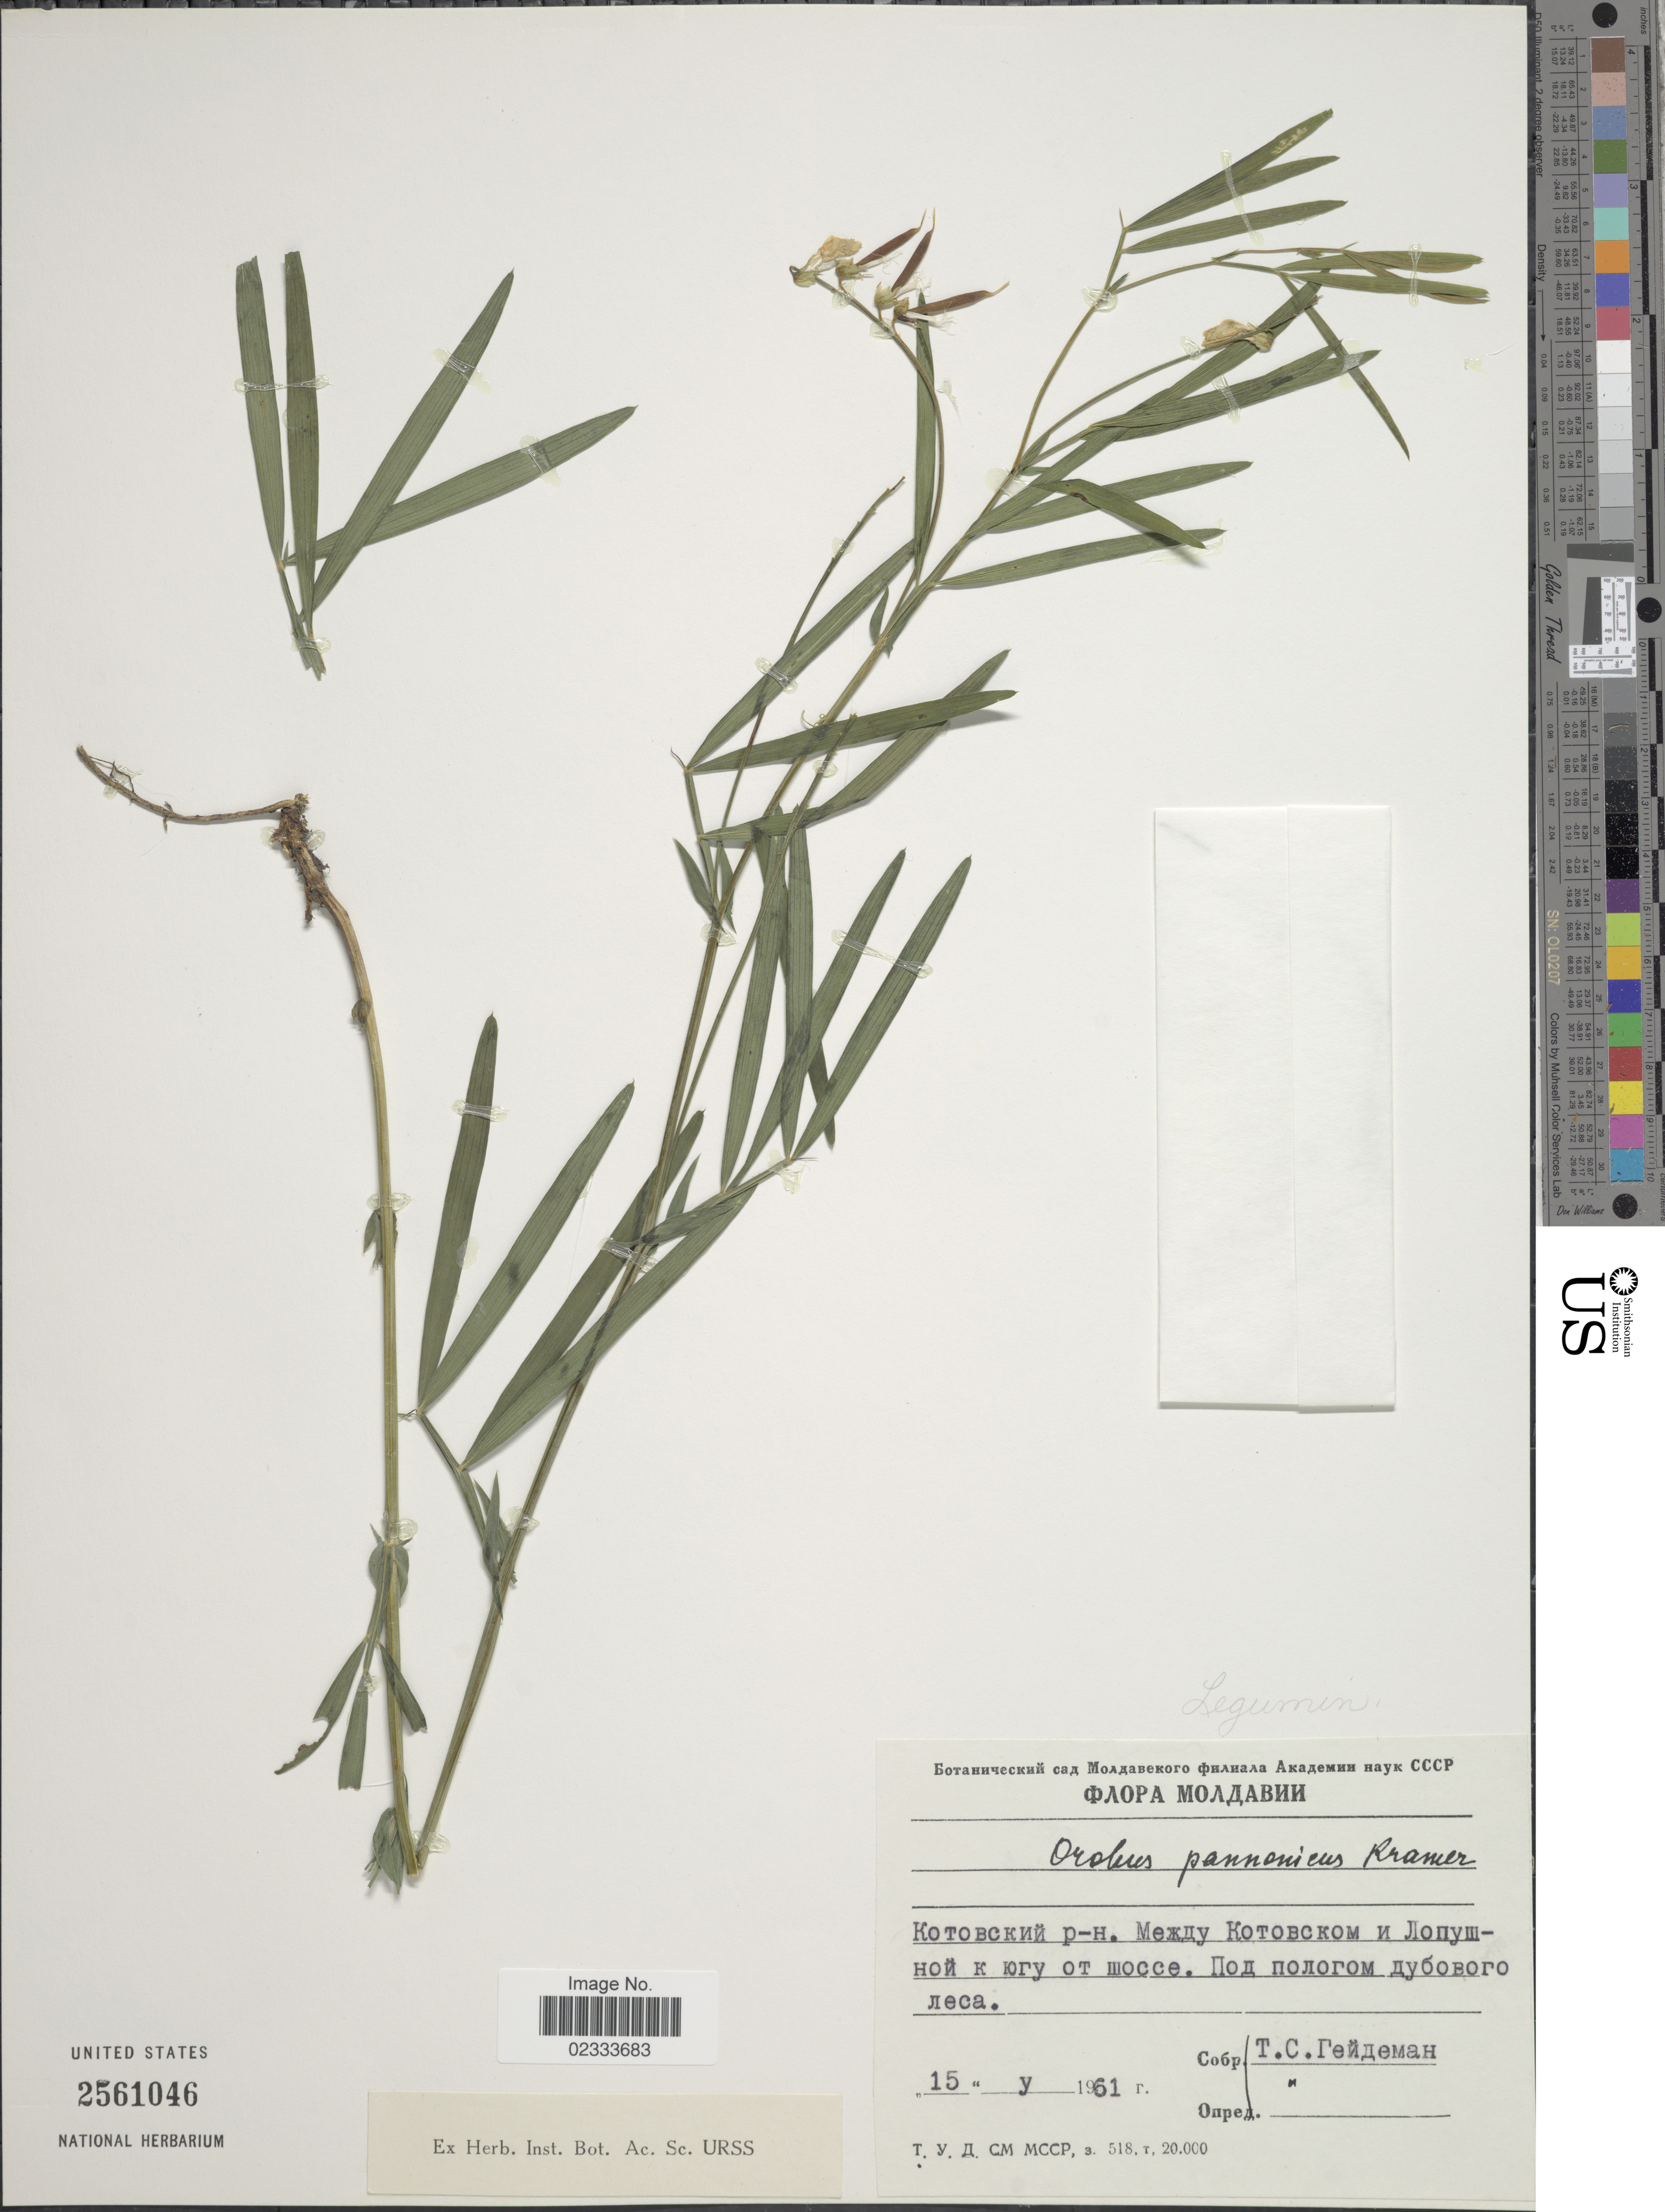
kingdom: Plantae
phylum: Tracheophyta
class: Magnoliopsida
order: Fabales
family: Fabaceae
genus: Lathyrus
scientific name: Lathyrus pannonicus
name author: (Jacq.) Garcke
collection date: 1961-05-15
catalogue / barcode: US 2561046